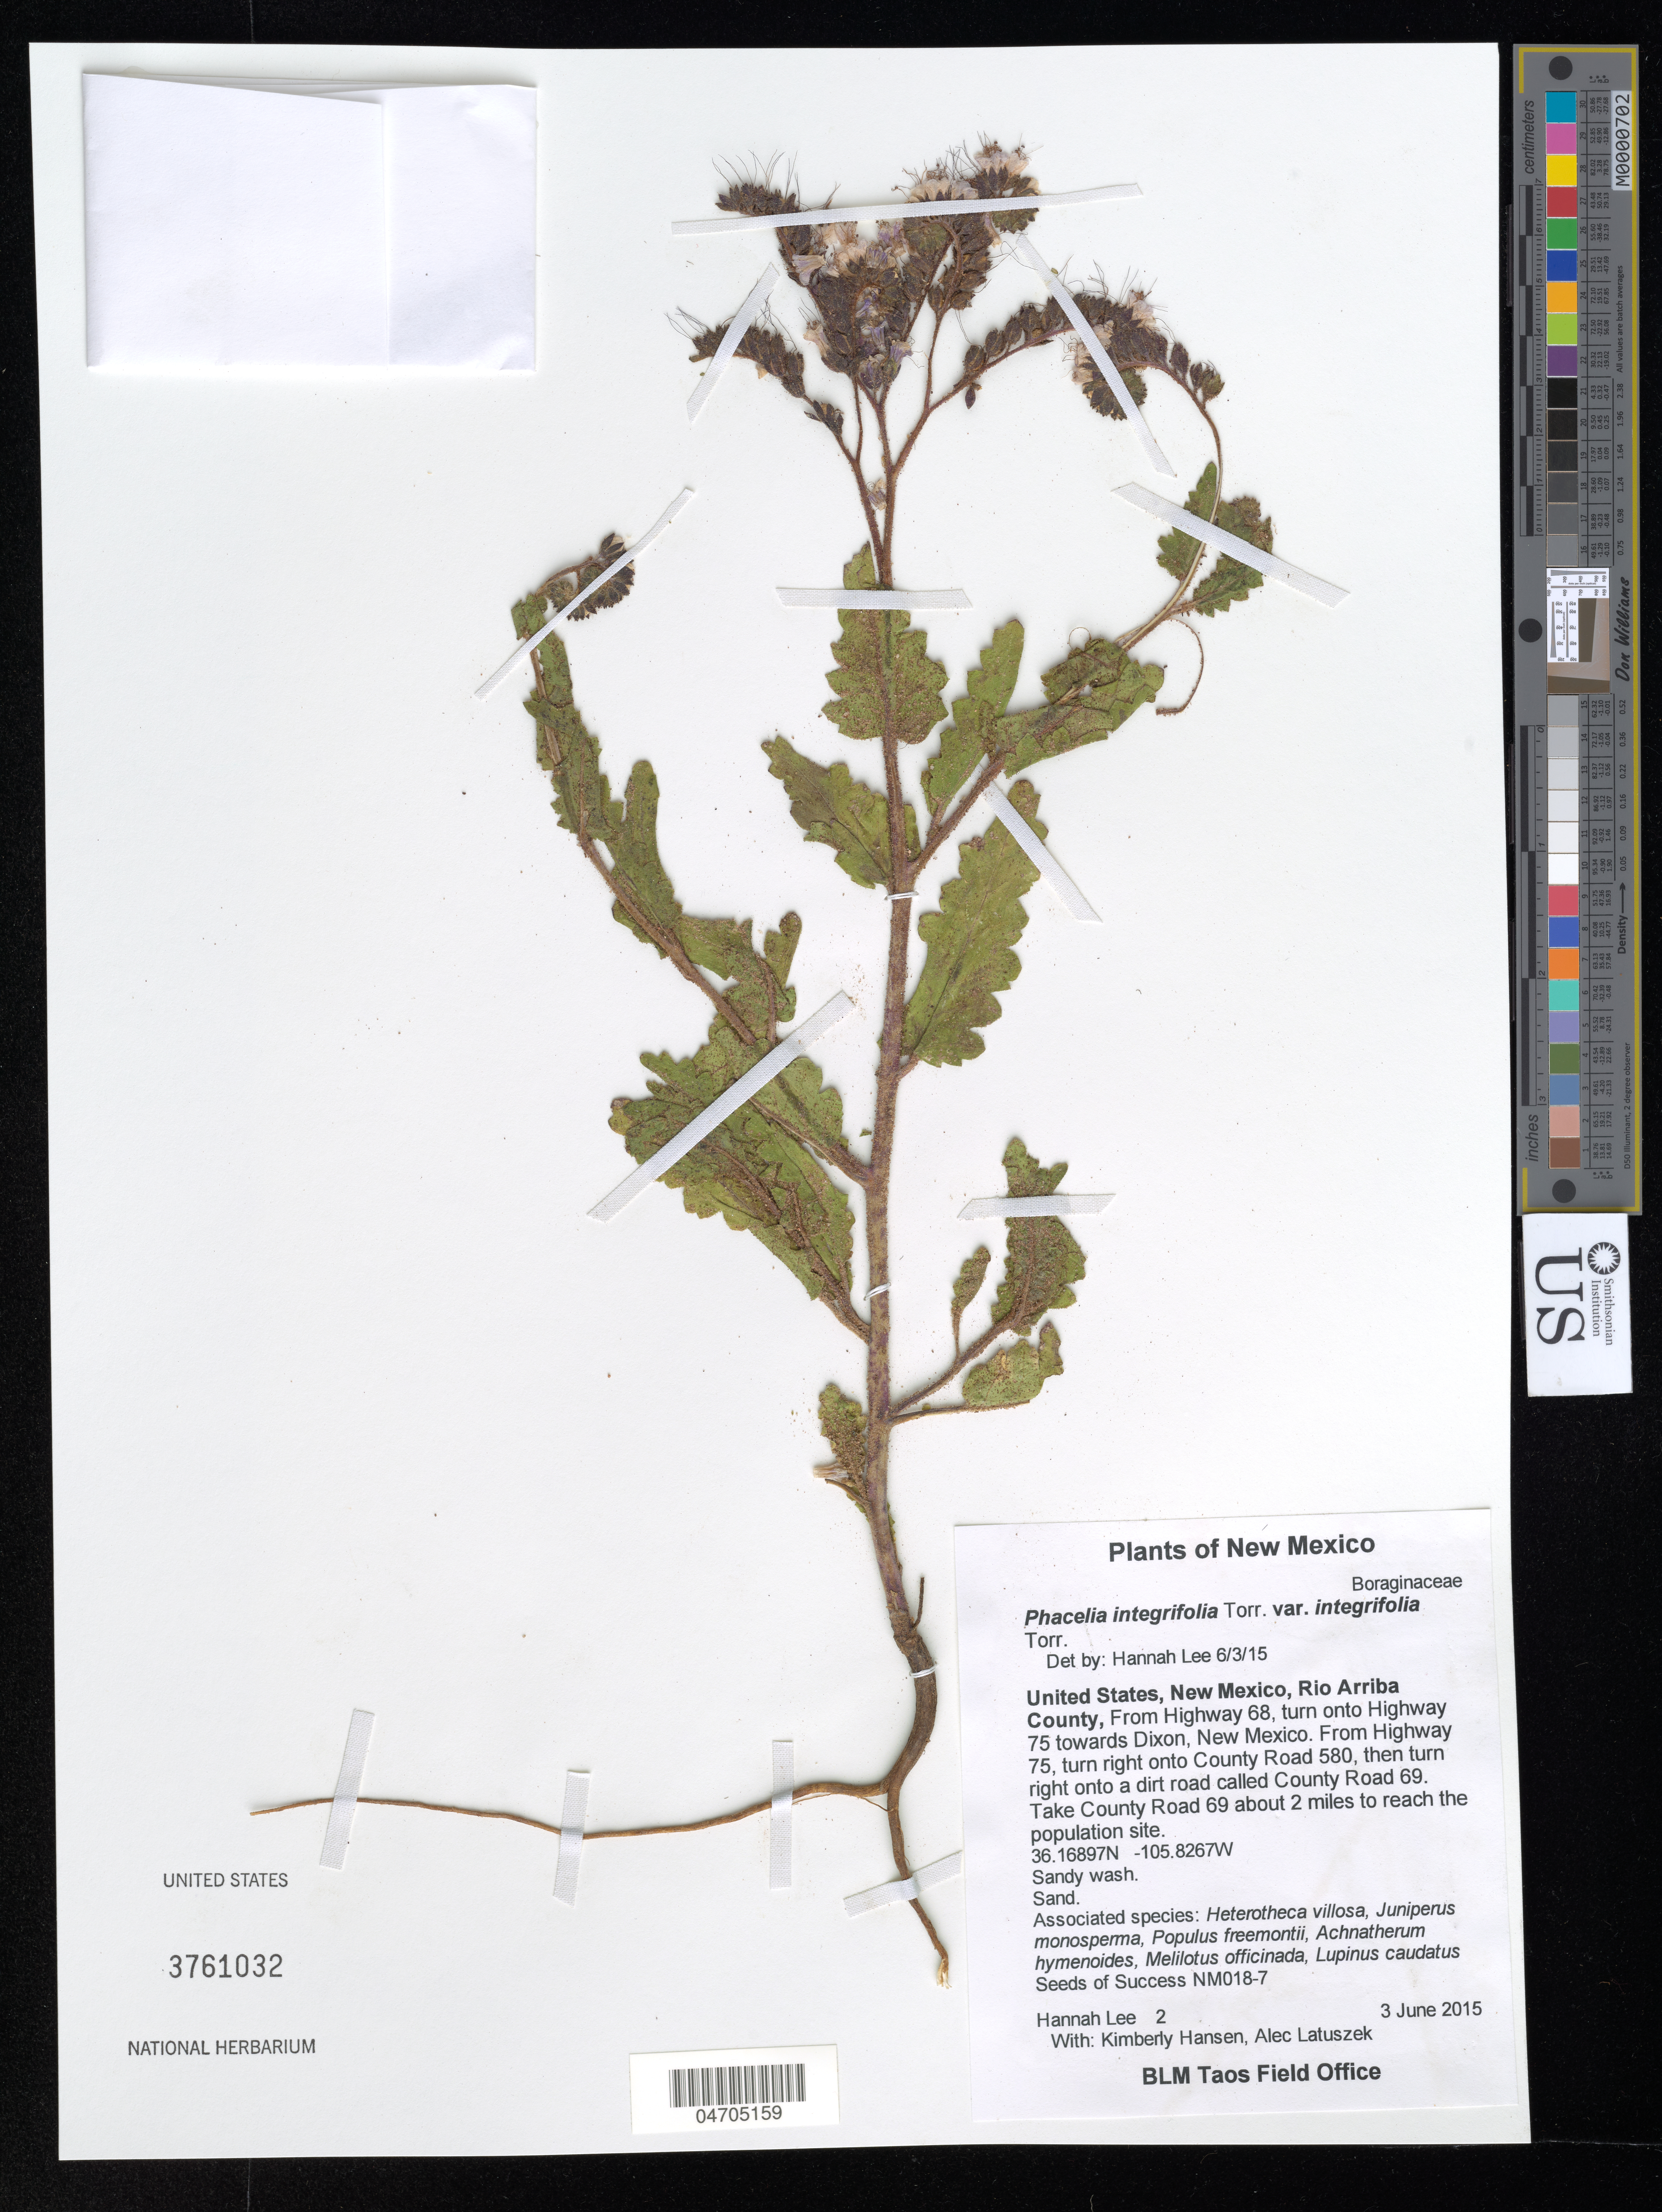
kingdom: Plantae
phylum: Tracheophyta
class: Magnoliopsida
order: Boraginales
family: Hydrophyllaceae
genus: Phacelia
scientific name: Phacelia integrifolia var. integrifolia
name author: Torr.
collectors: H. Lee, K. Hansen & A. Latuszek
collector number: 2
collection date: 2015-06-03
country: United States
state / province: New Mexico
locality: Rio Arriba County, From Highway 68, turn onto Highway 75 towards Dixon, New Mexico. From Highway 75, turn right onto Count Road 580, then turn right onto a dirt road called County Road 69. Take County Road 69 about 2 miles to reach the population site.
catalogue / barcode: US 3761032